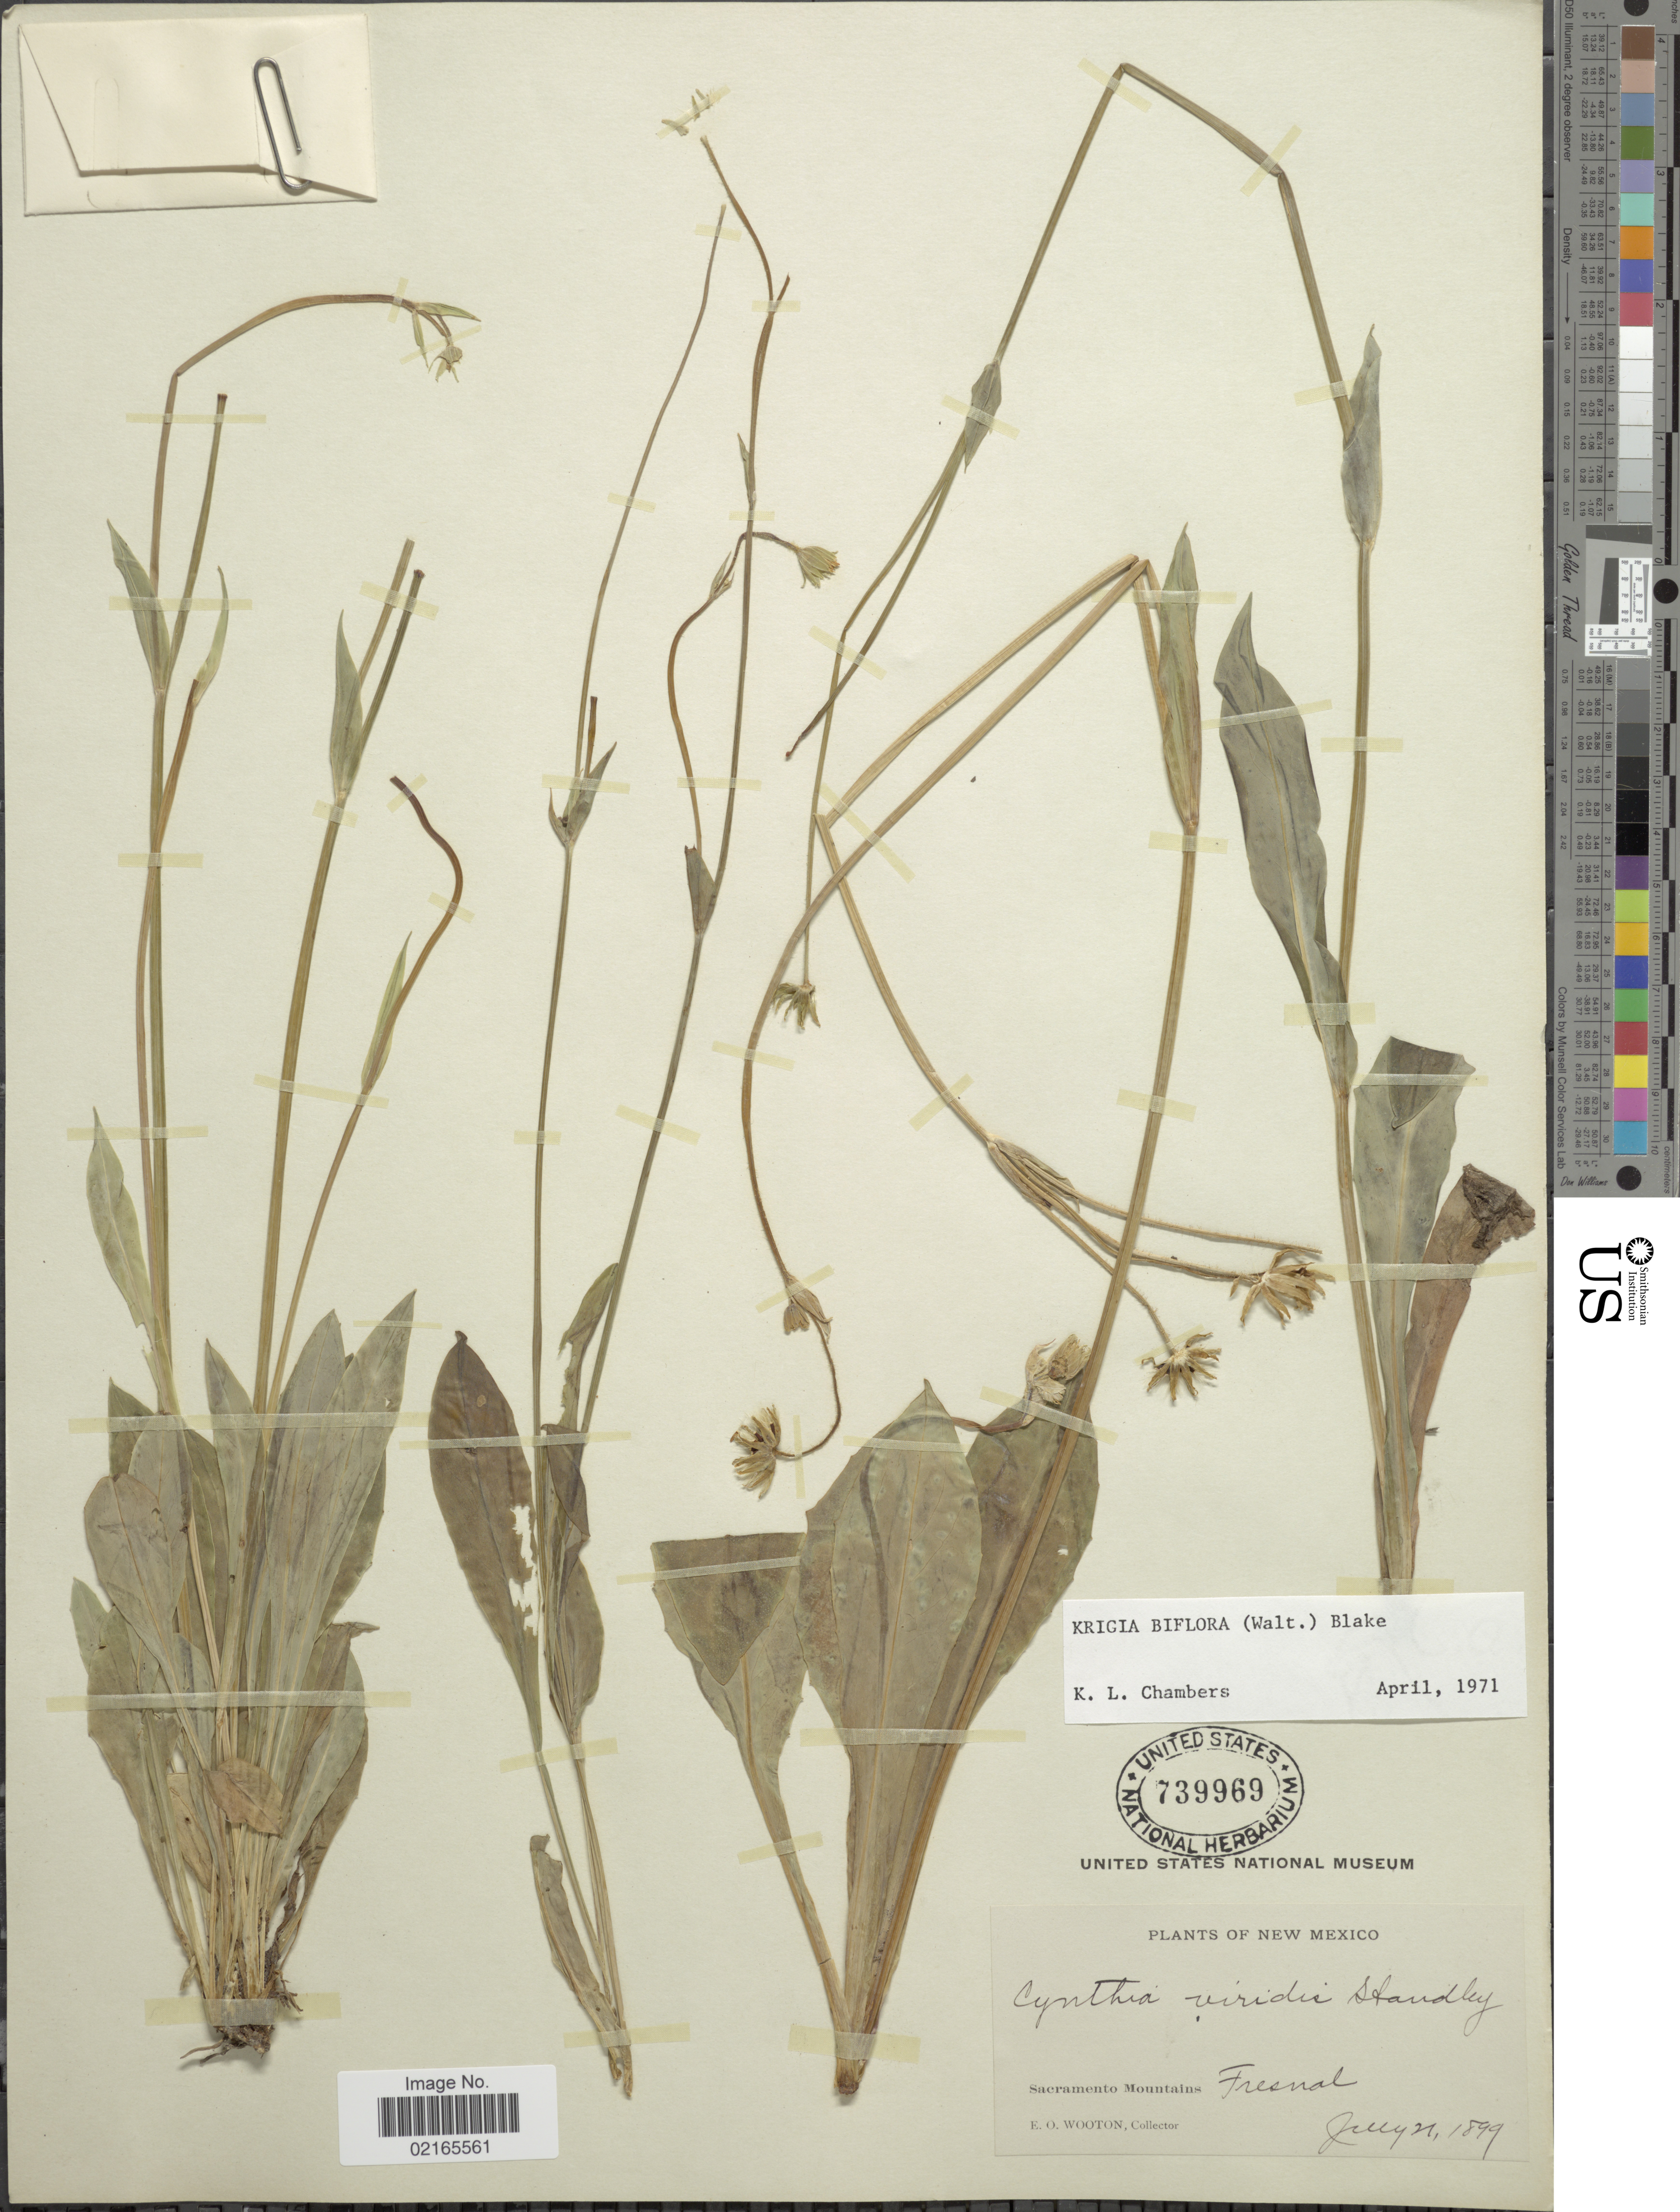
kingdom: Plantae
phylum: Tracheophyta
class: Magnoliopsida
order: Asterales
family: Asteraceae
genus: Krigia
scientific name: Krigia biflora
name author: (Walter) S.F. Blake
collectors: E. O. Wooton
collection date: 1899-07-21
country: United States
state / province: New Mexico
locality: Sacramento Mountains, fresnal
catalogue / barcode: US 739969